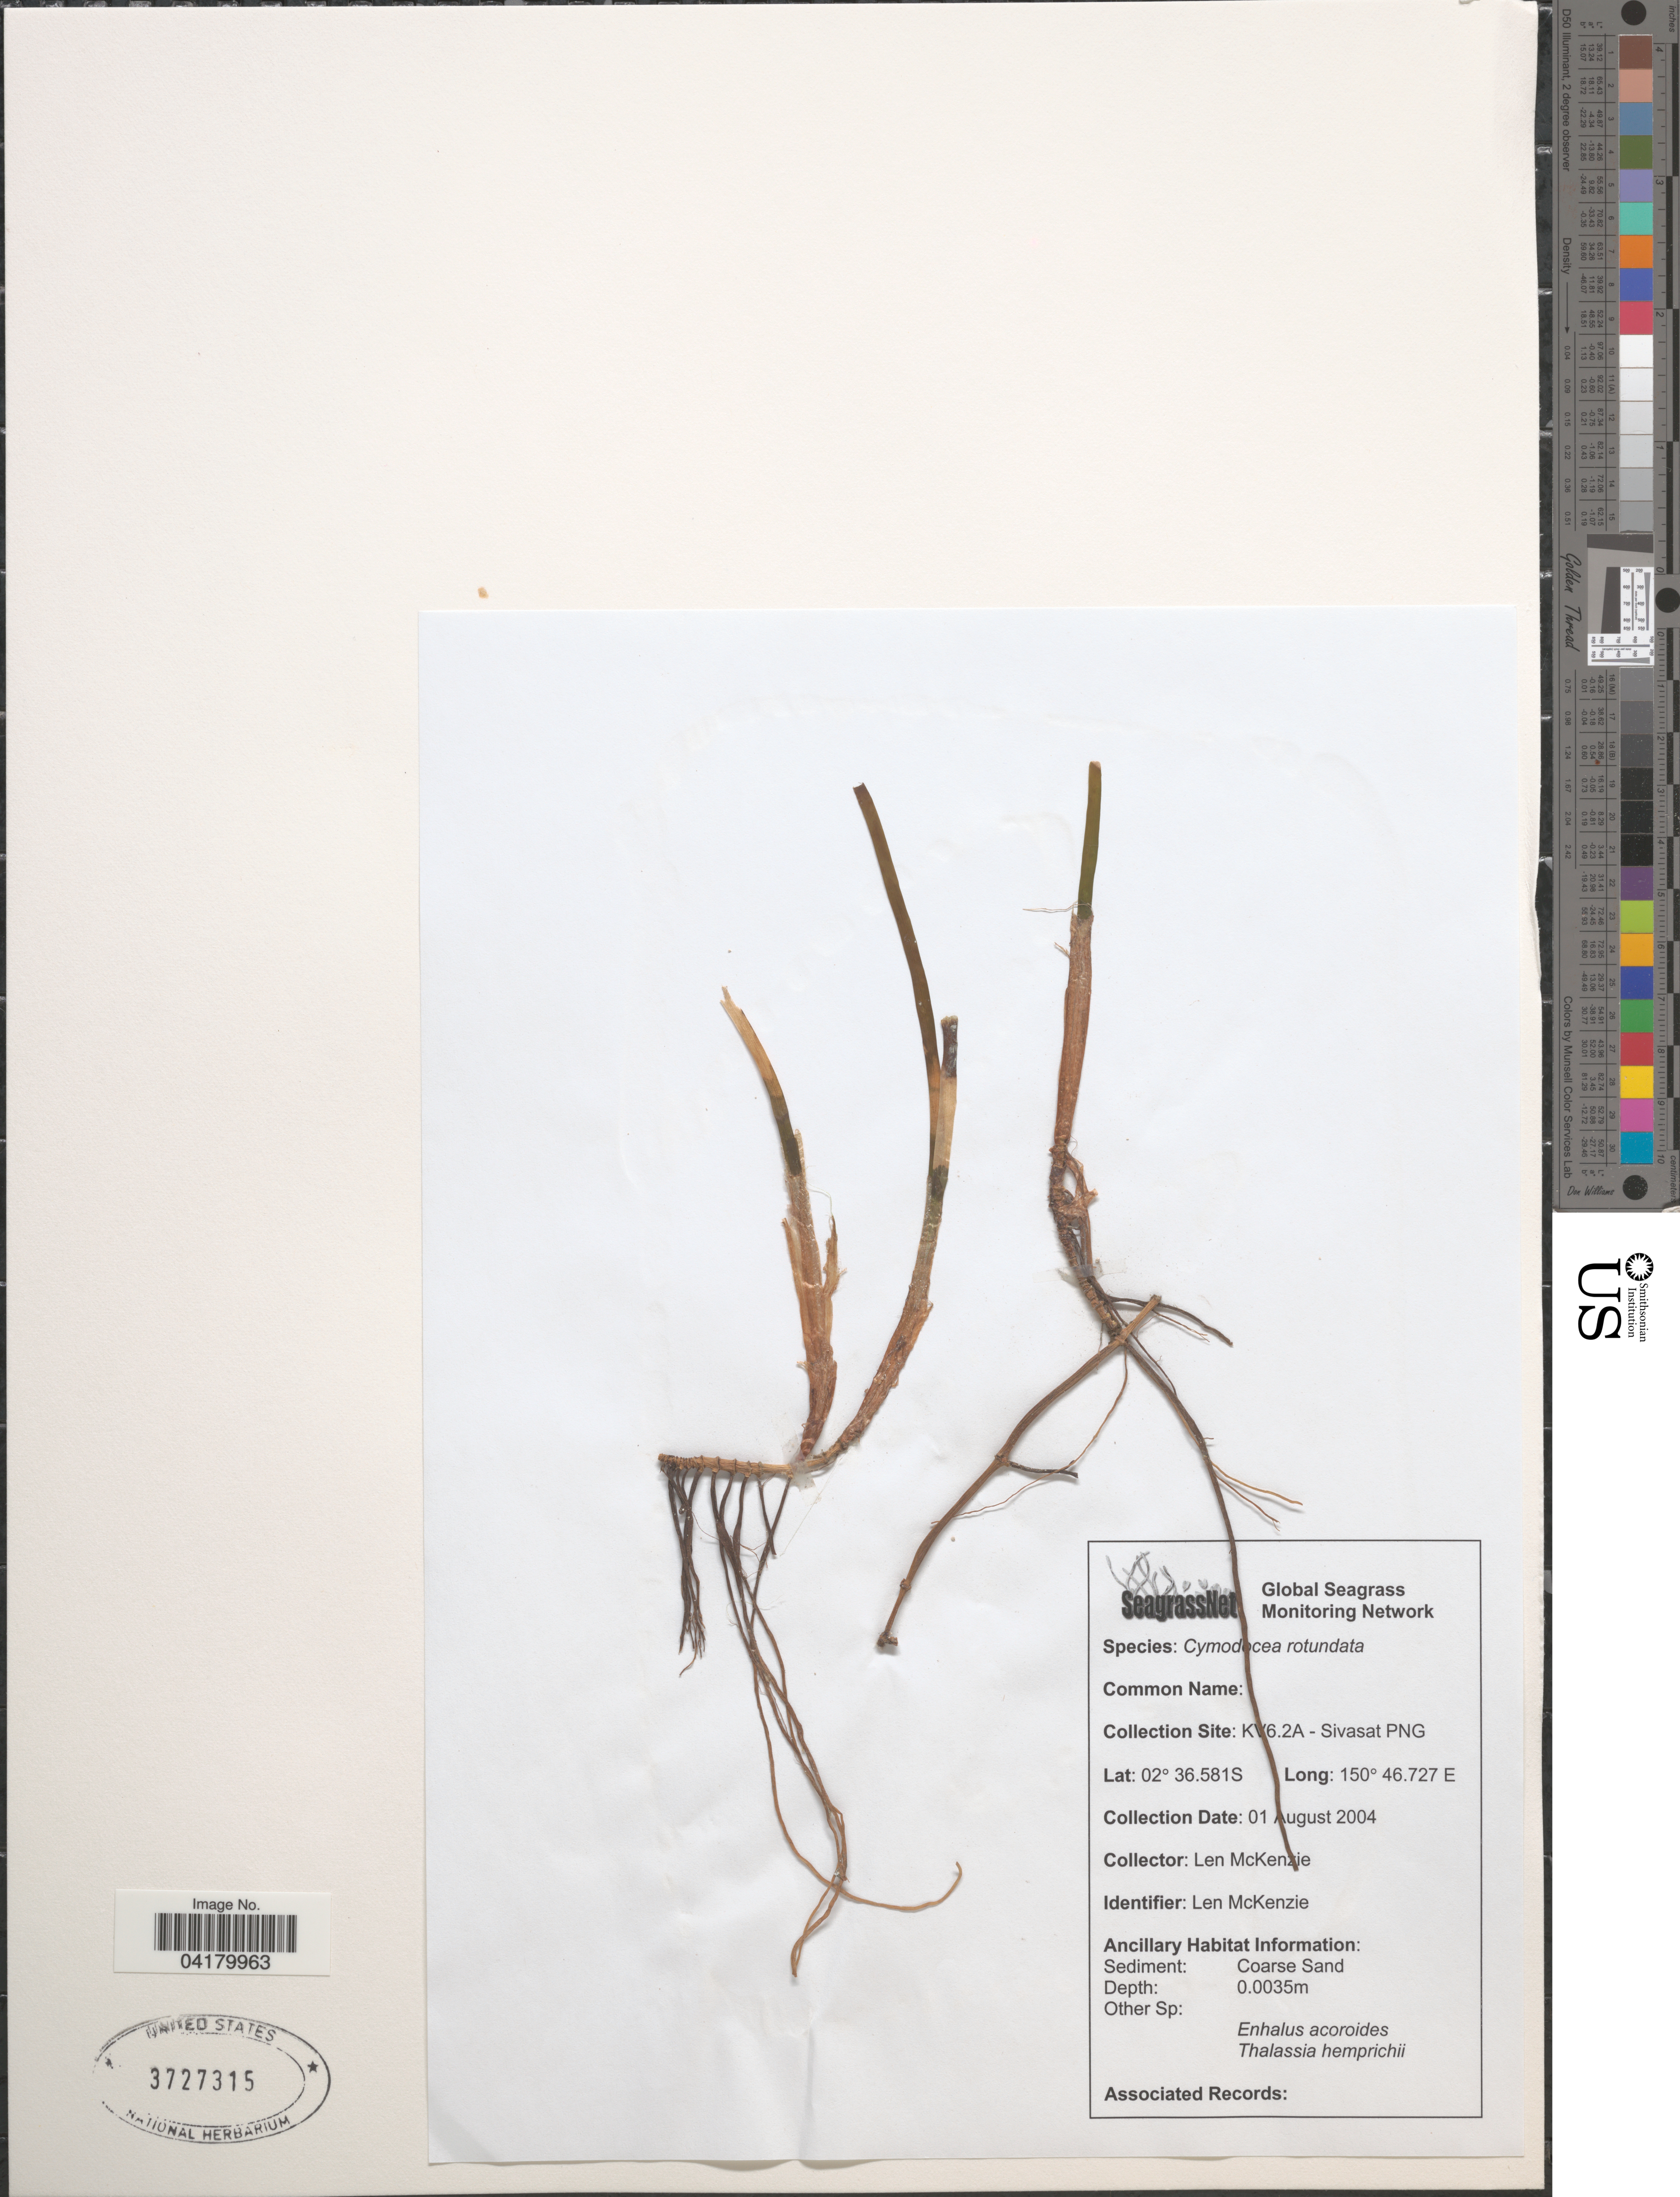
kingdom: Plantae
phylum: Tracheophyta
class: Liliopsida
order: Alismatales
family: Cymodoceaceae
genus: Cymodocea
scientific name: Cymodocea rotundata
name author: Asch. & Schweinf.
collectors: L. McKenzie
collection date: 2004-08-01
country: Papua New Guinea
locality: Collection Site: KV6.2A - Sivasat PNG.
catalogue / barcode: US 3727315